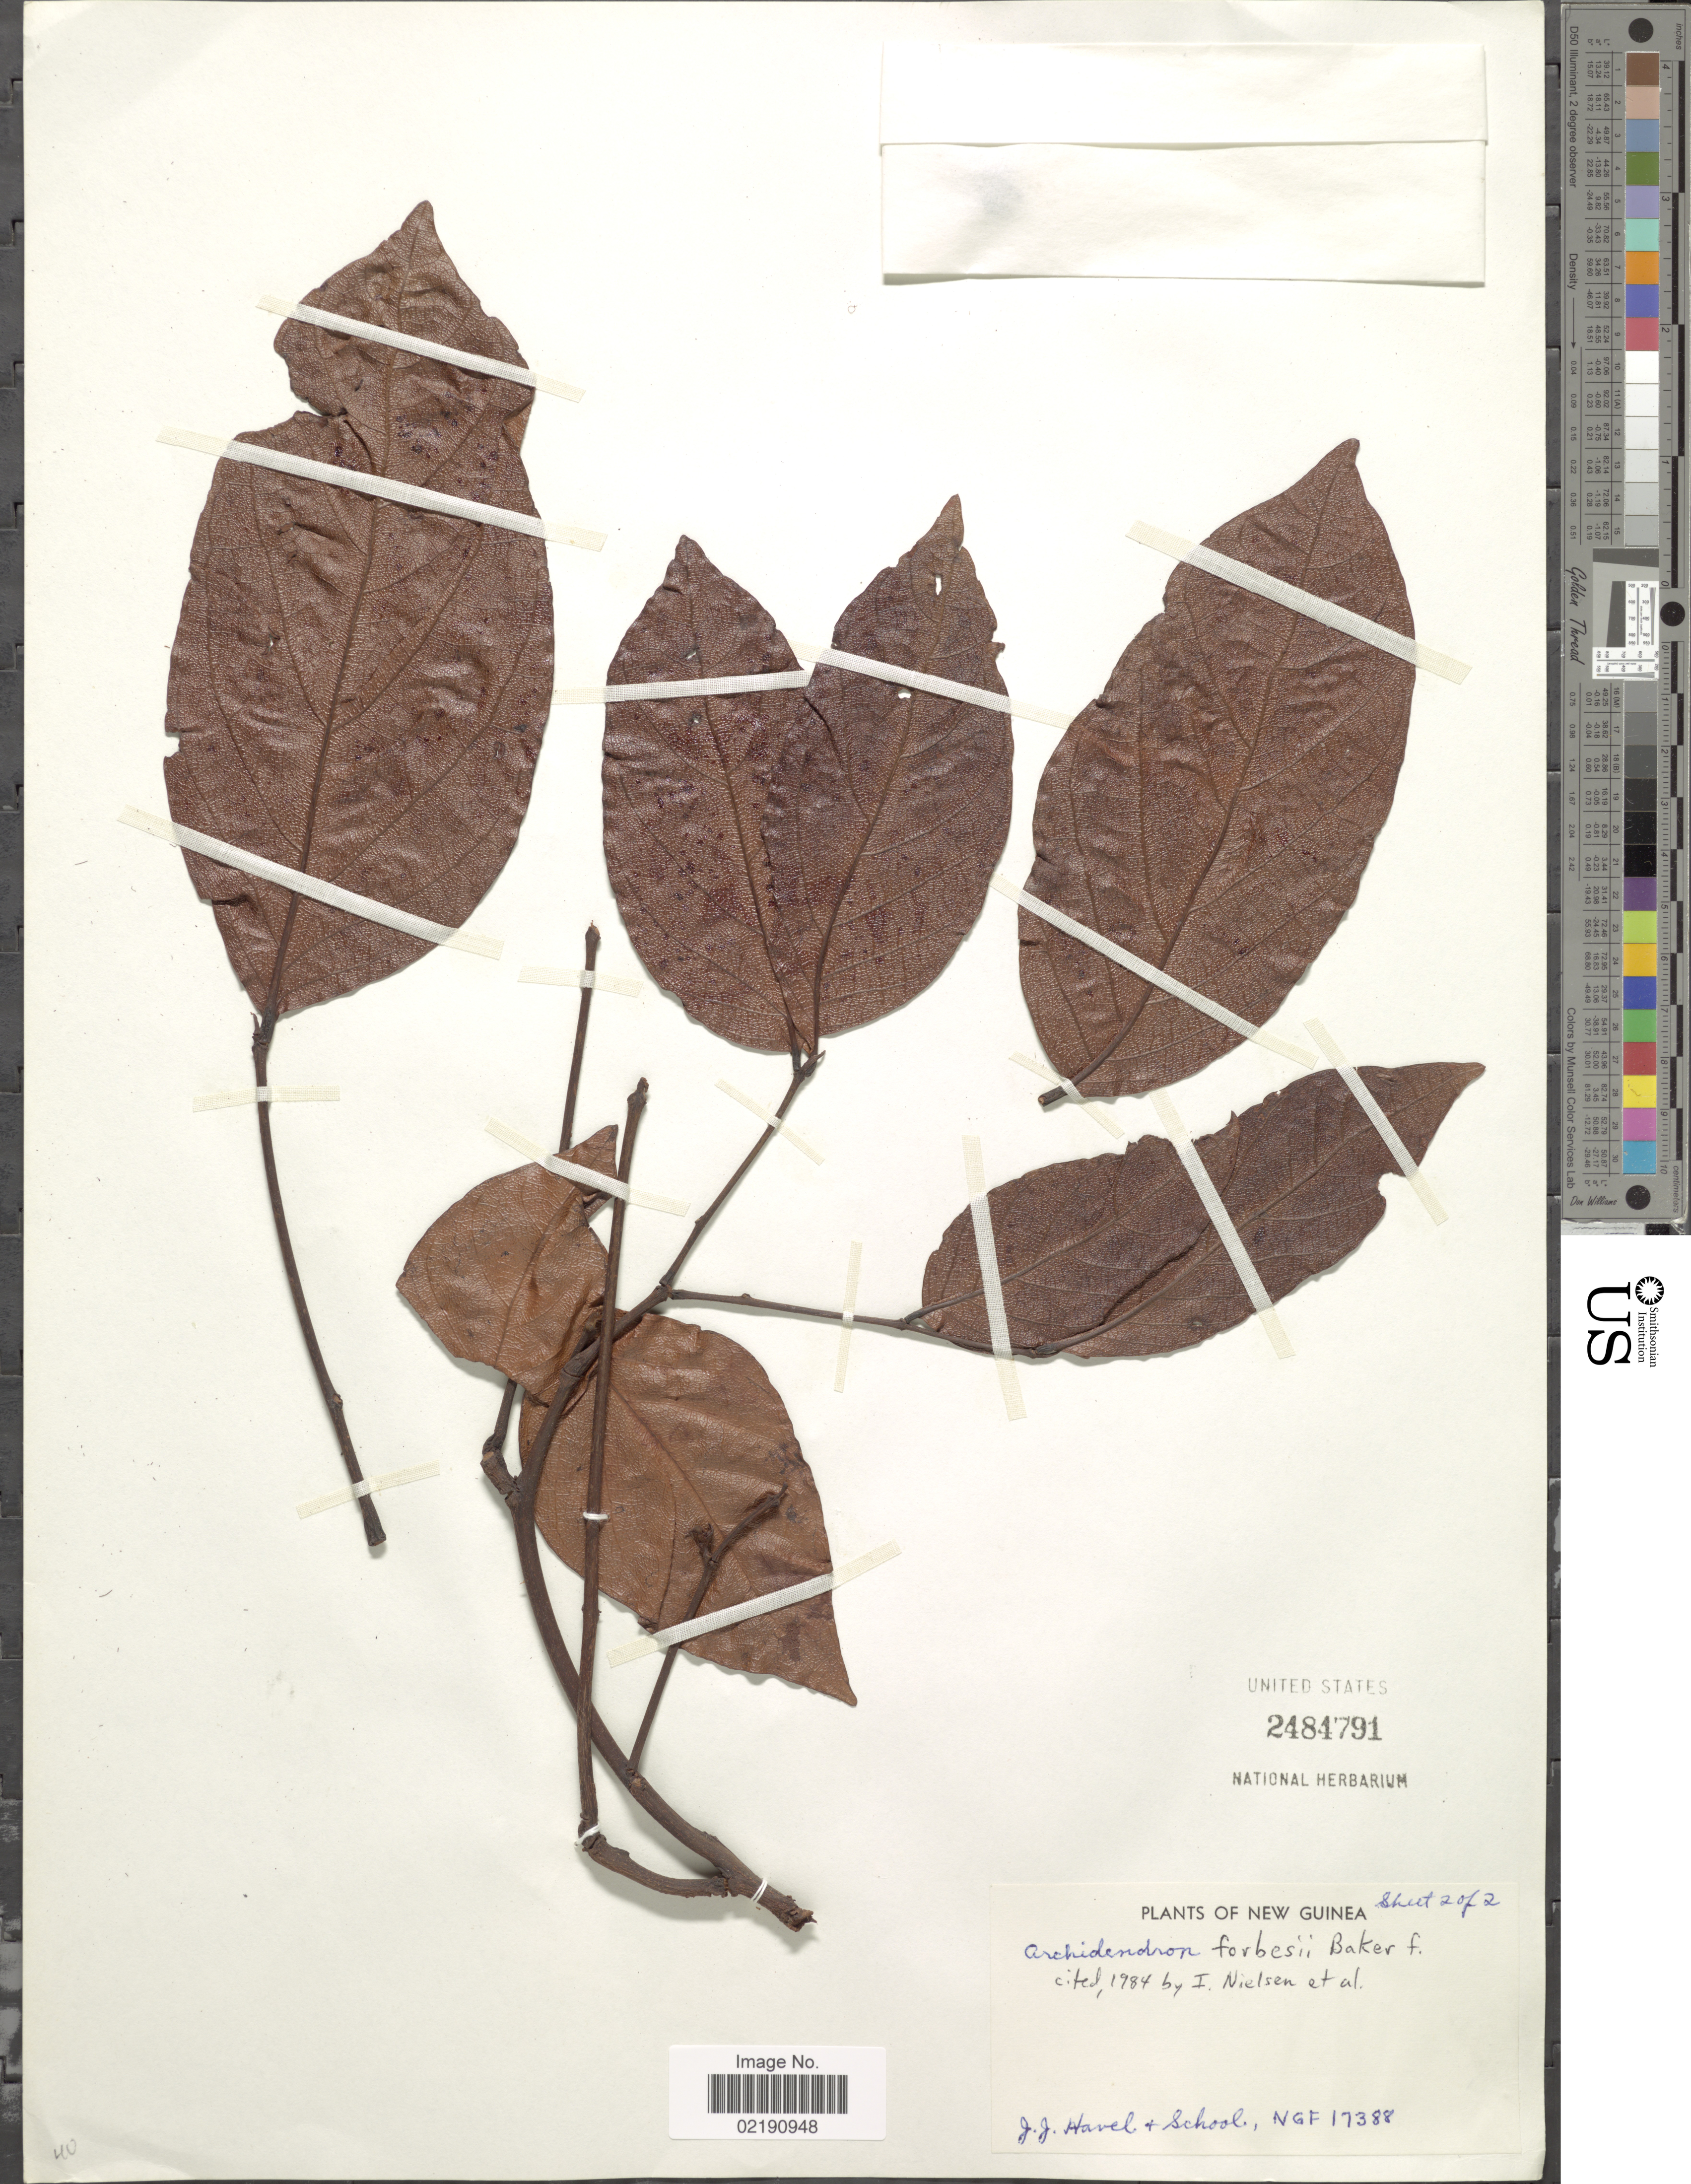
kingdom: Plantae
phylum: Tracheophyta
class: Magnoliopsida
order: Fabales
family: Fabaceae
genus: Archidendron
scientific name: Archidendron forbesii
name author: Baker f.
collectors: J. Havel & School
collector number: NGF17388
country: Papua New Guinea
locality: New Guinea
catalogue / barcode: US 2484791